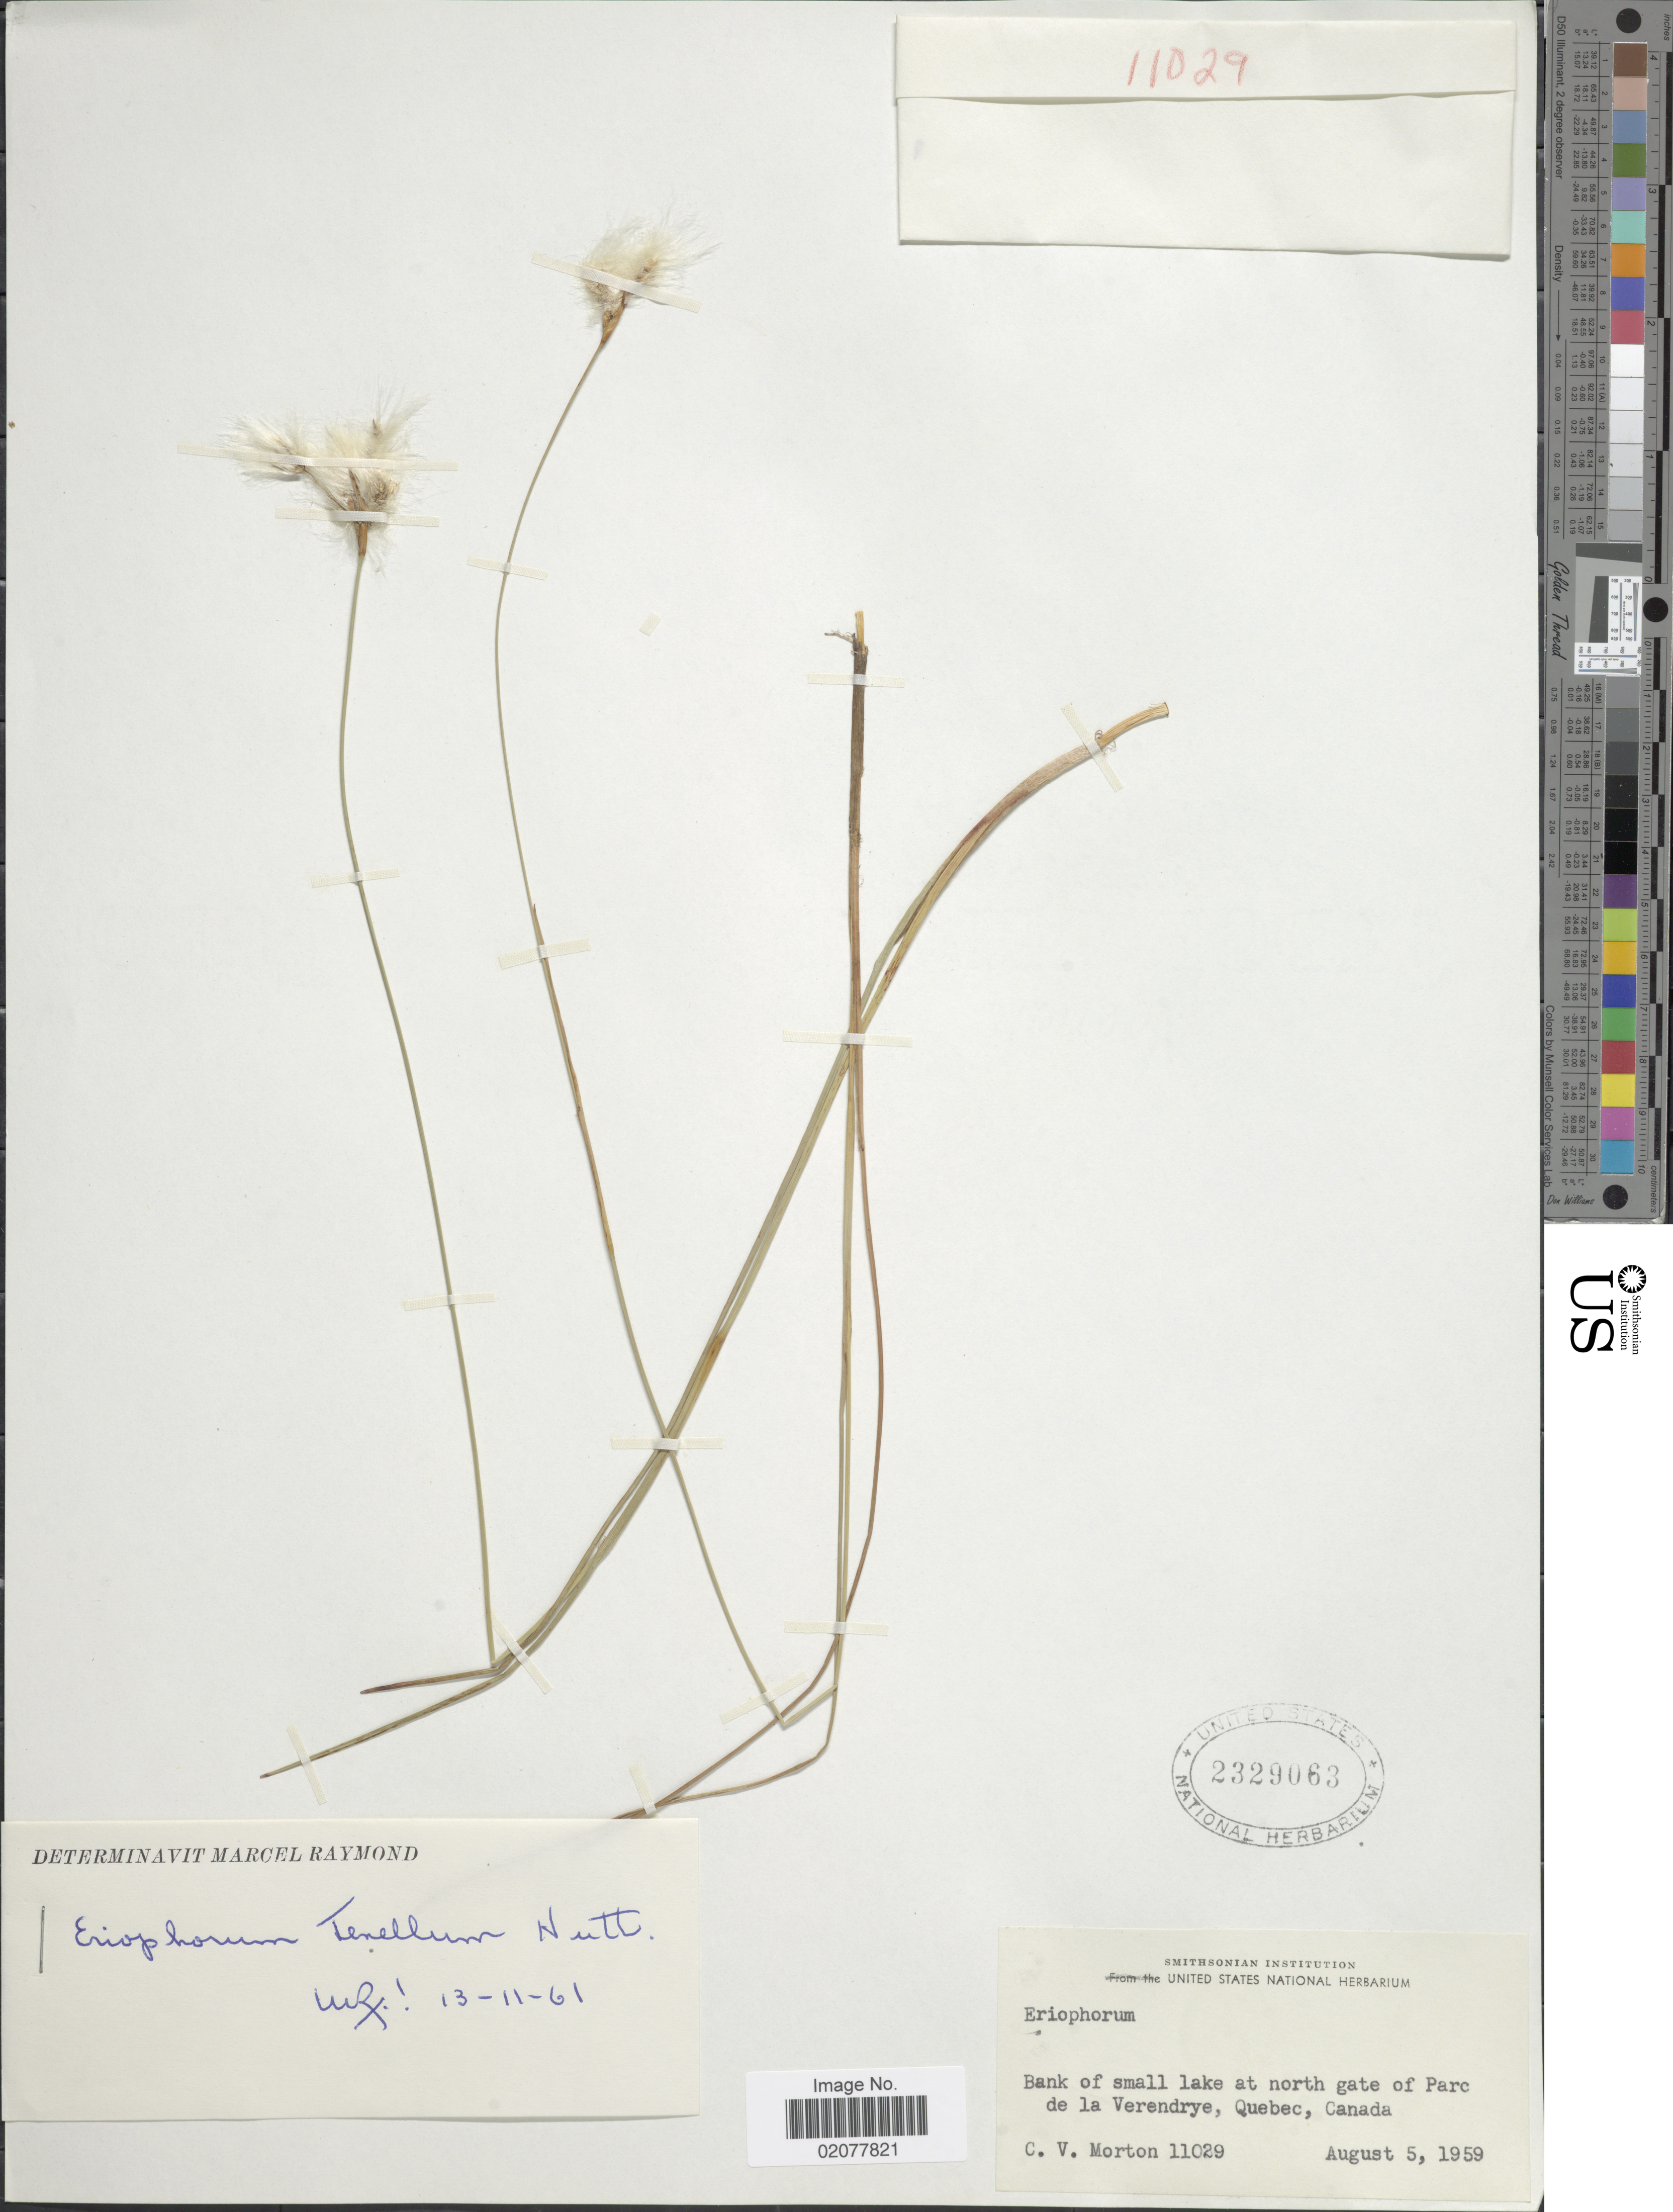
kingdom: Plantae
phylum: Tracheophyta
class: Liliopsida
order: Poales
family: Cyperaceae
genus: Eriophorum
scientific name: Eriophorum tenellum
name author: Nutt.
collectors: C. V. Morton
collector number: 11029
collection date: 1959-08-05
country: Canada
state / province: Quebec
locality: Bank of small lake at north gate of Parc de la Verendrye, Quebec, Canada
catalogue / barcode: US 2329063